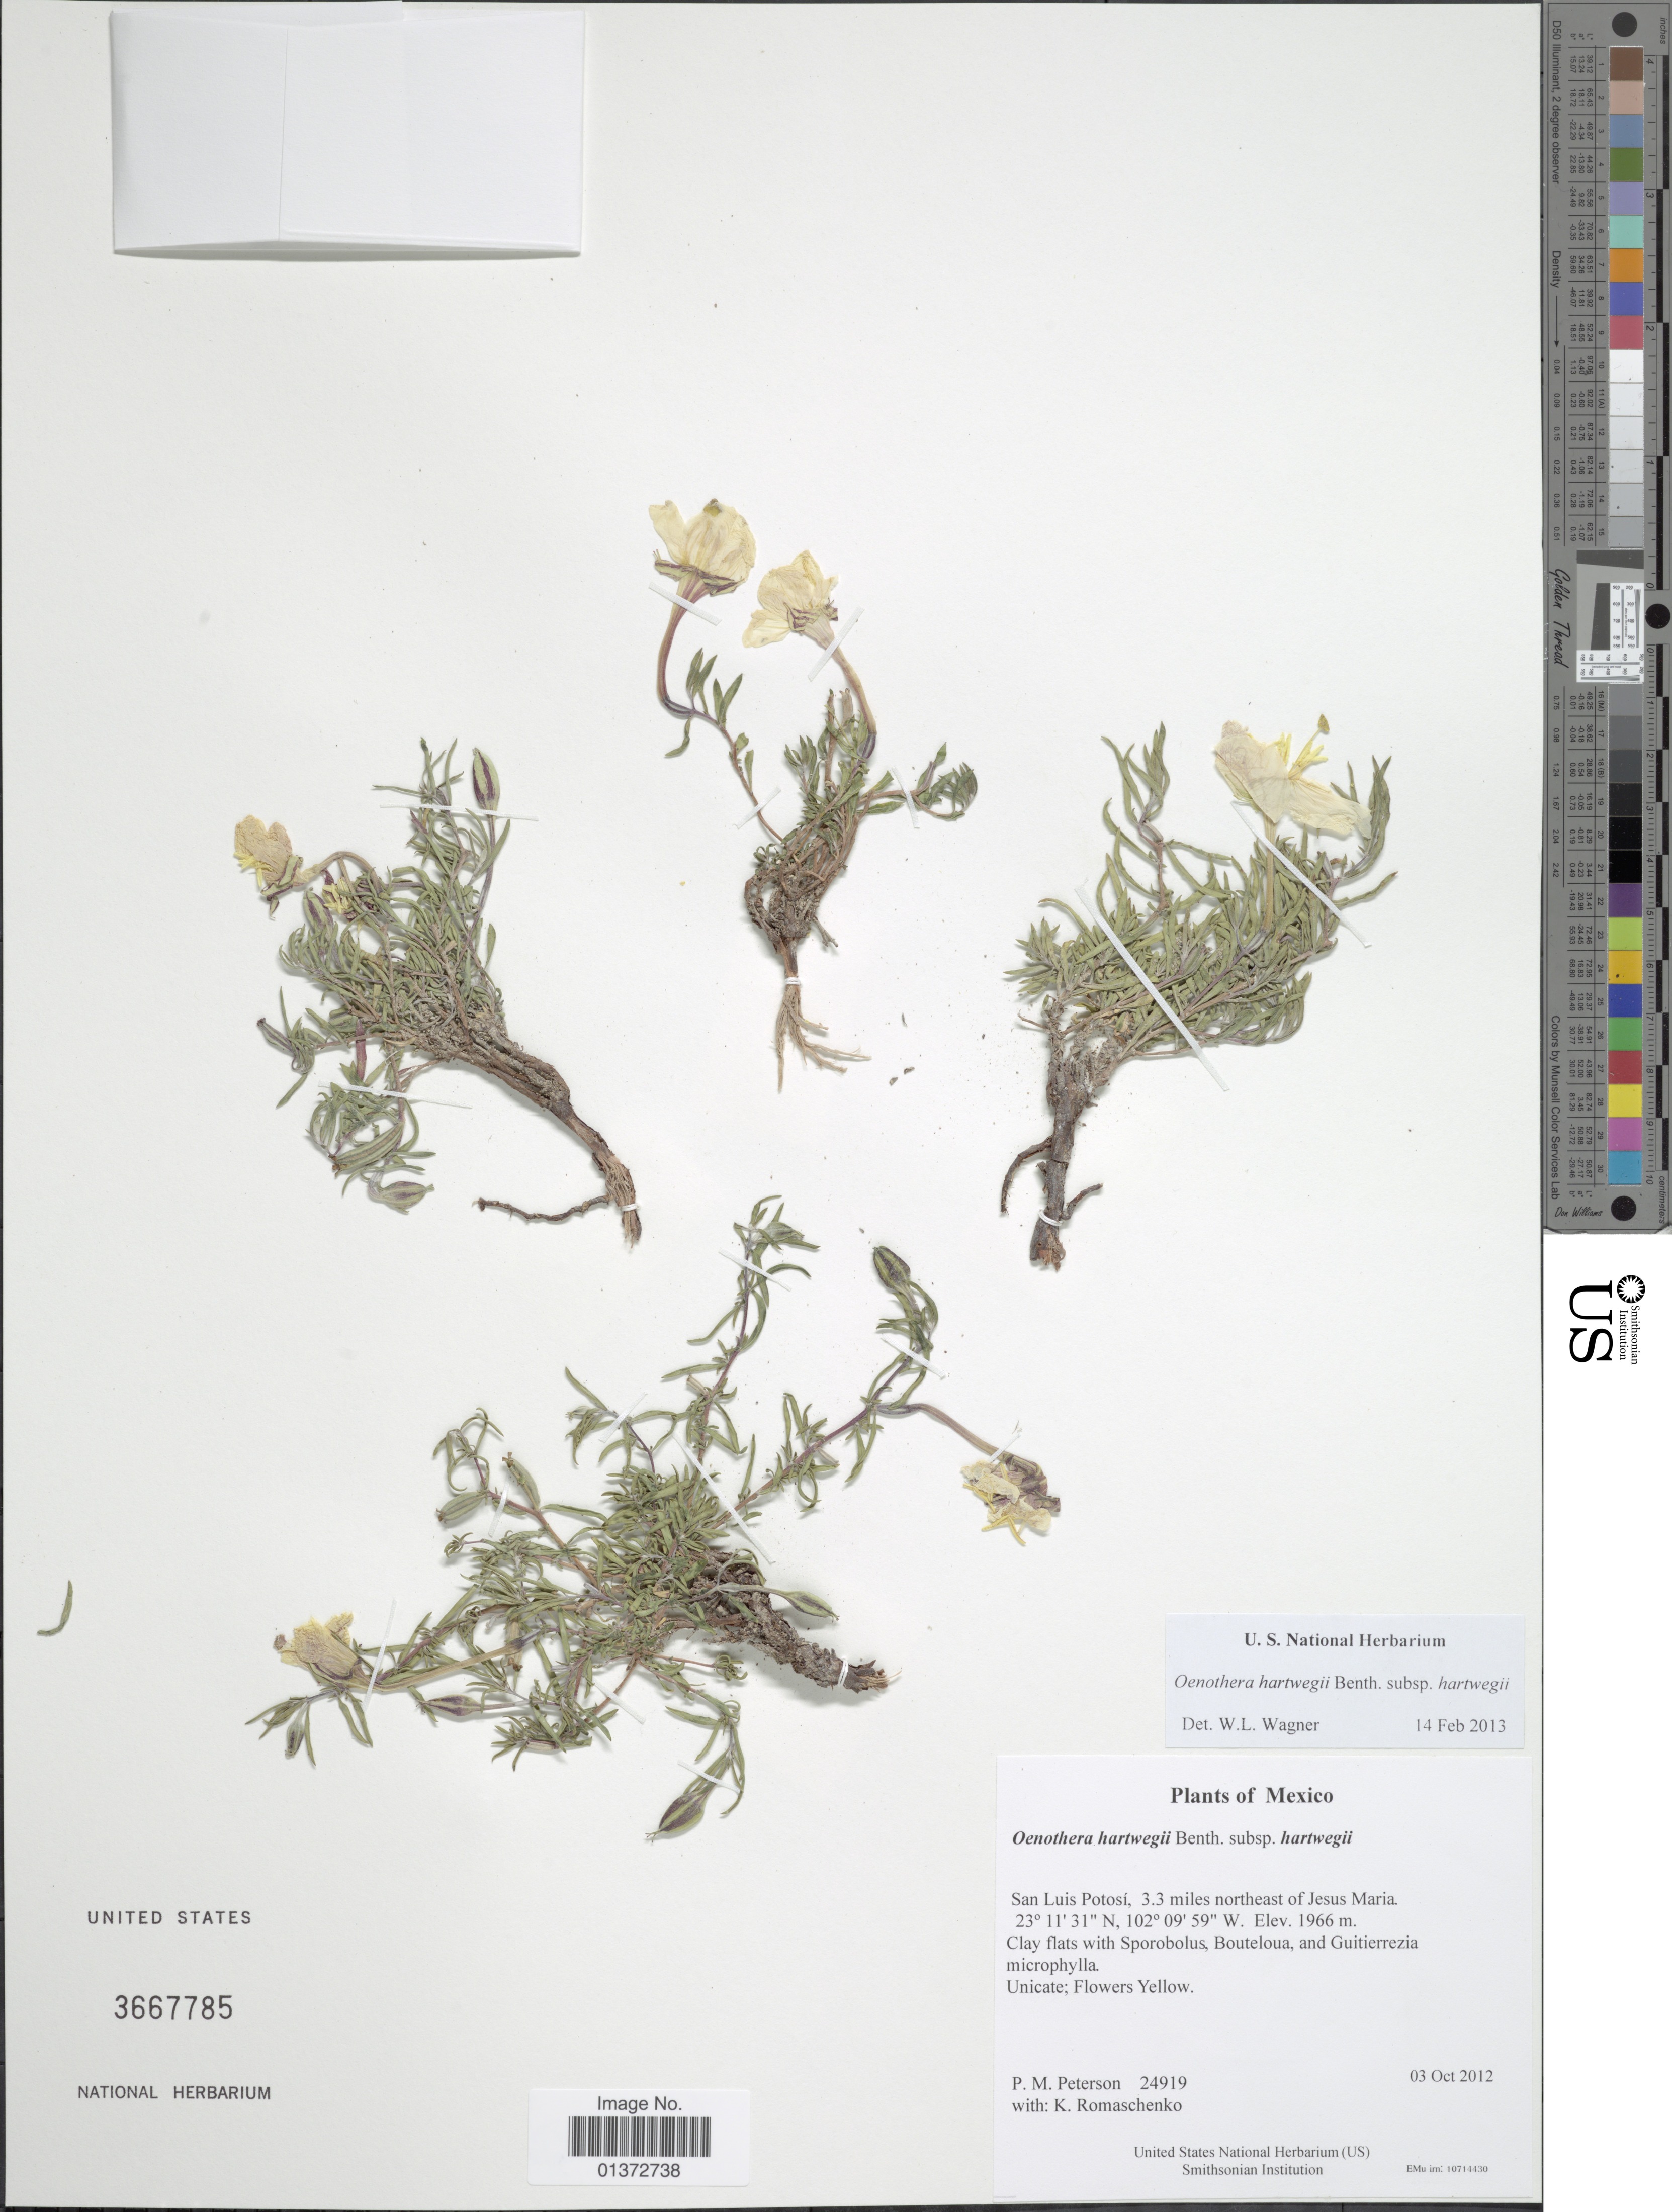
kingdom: Plantae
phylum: Tracheophyta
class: Magnoliopsida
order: Myrtales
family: Onagraceae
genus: Oenothera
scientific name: Oenothera hartwegii subsp. hartwegii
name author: Benth.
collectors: P. M. Peterson & K. Romaschenko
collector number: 24919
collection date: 2012-10-03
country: Mexico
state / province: San Luis Potosí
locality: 3.3 miles northeast of Jesus Maria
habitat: Clay flats with Sporobolus, Bouteloua, and Guitierrezia microphylla.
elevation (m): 1966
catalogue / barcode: US 3667785